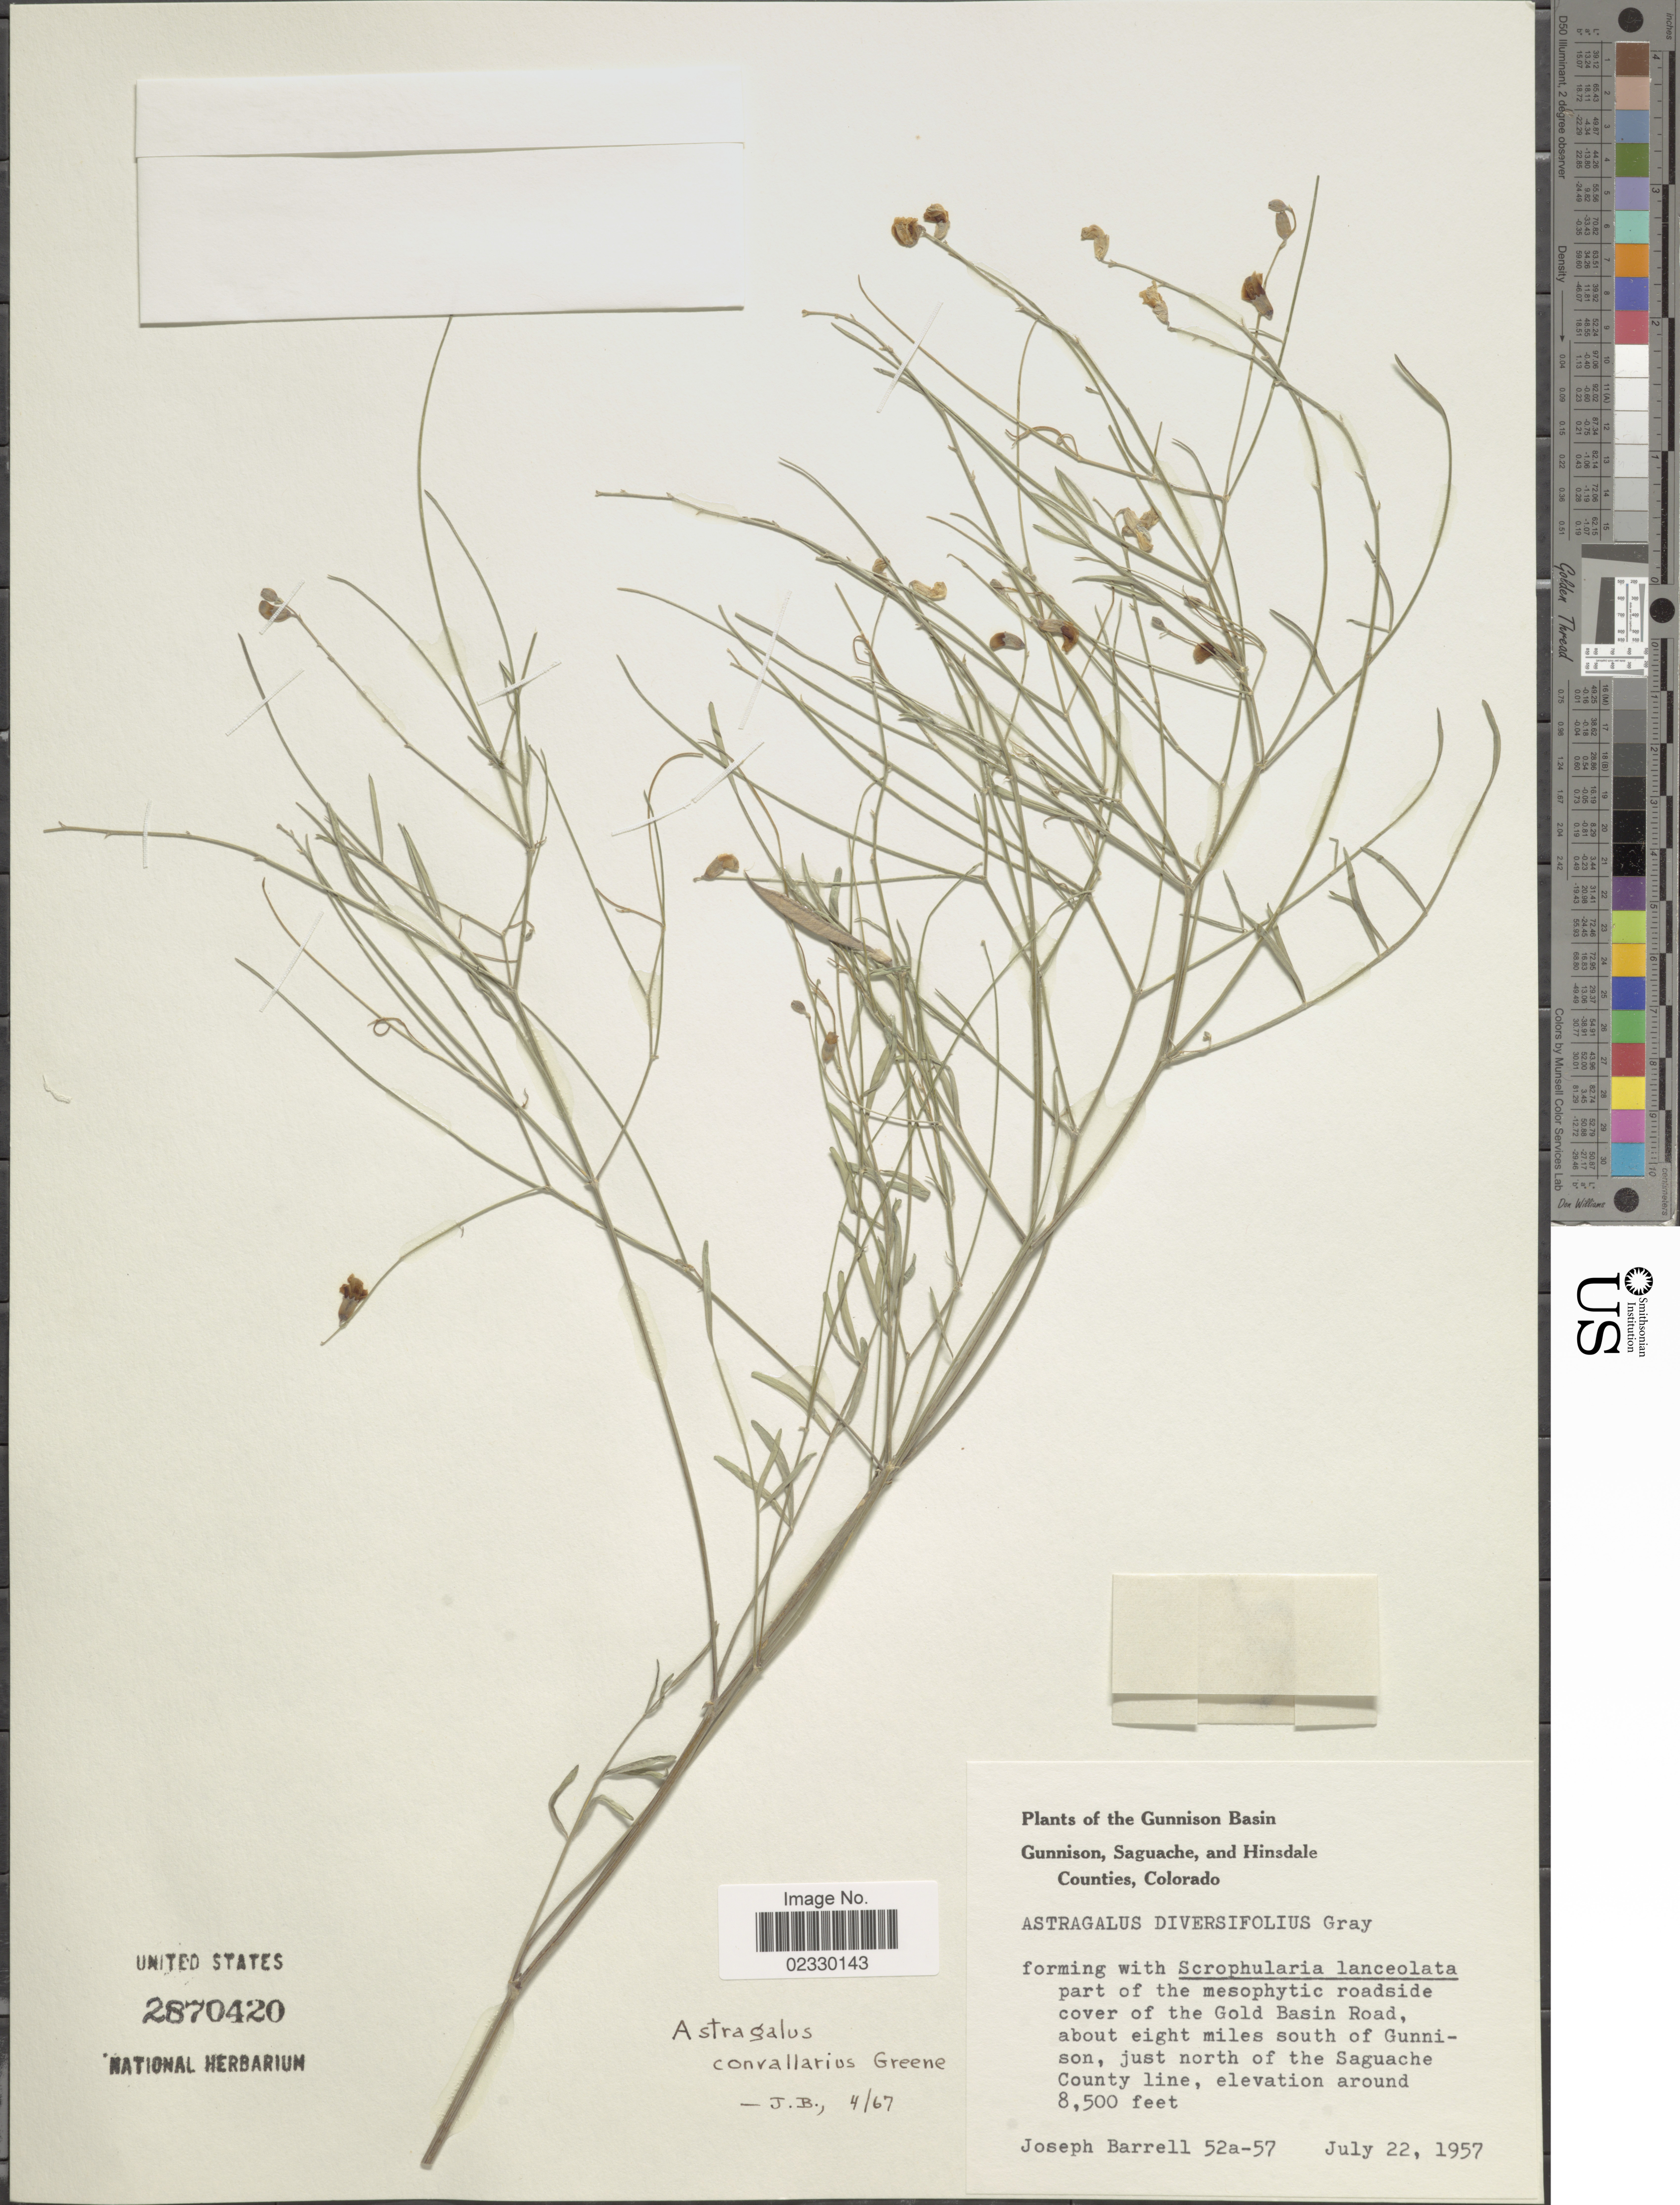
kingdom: Plantae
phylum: Tracheophyta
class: Magnoliopsida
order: Fabales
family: Fabaceae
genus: Astragalus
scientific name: Astragalus convallarius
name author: Greene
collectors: J. Barrell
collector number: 52a-57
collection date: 1957-07-22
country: United States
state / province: Colorado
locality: The Gunnison Basin Gunnison, Saguache, and Hinsdale Counties, part of the mesophytic roadside cover of the Gold Basin Road, about eight miles south of Gunnison, just north of the Saguache County line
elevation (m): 2591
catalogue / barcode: US 2870420